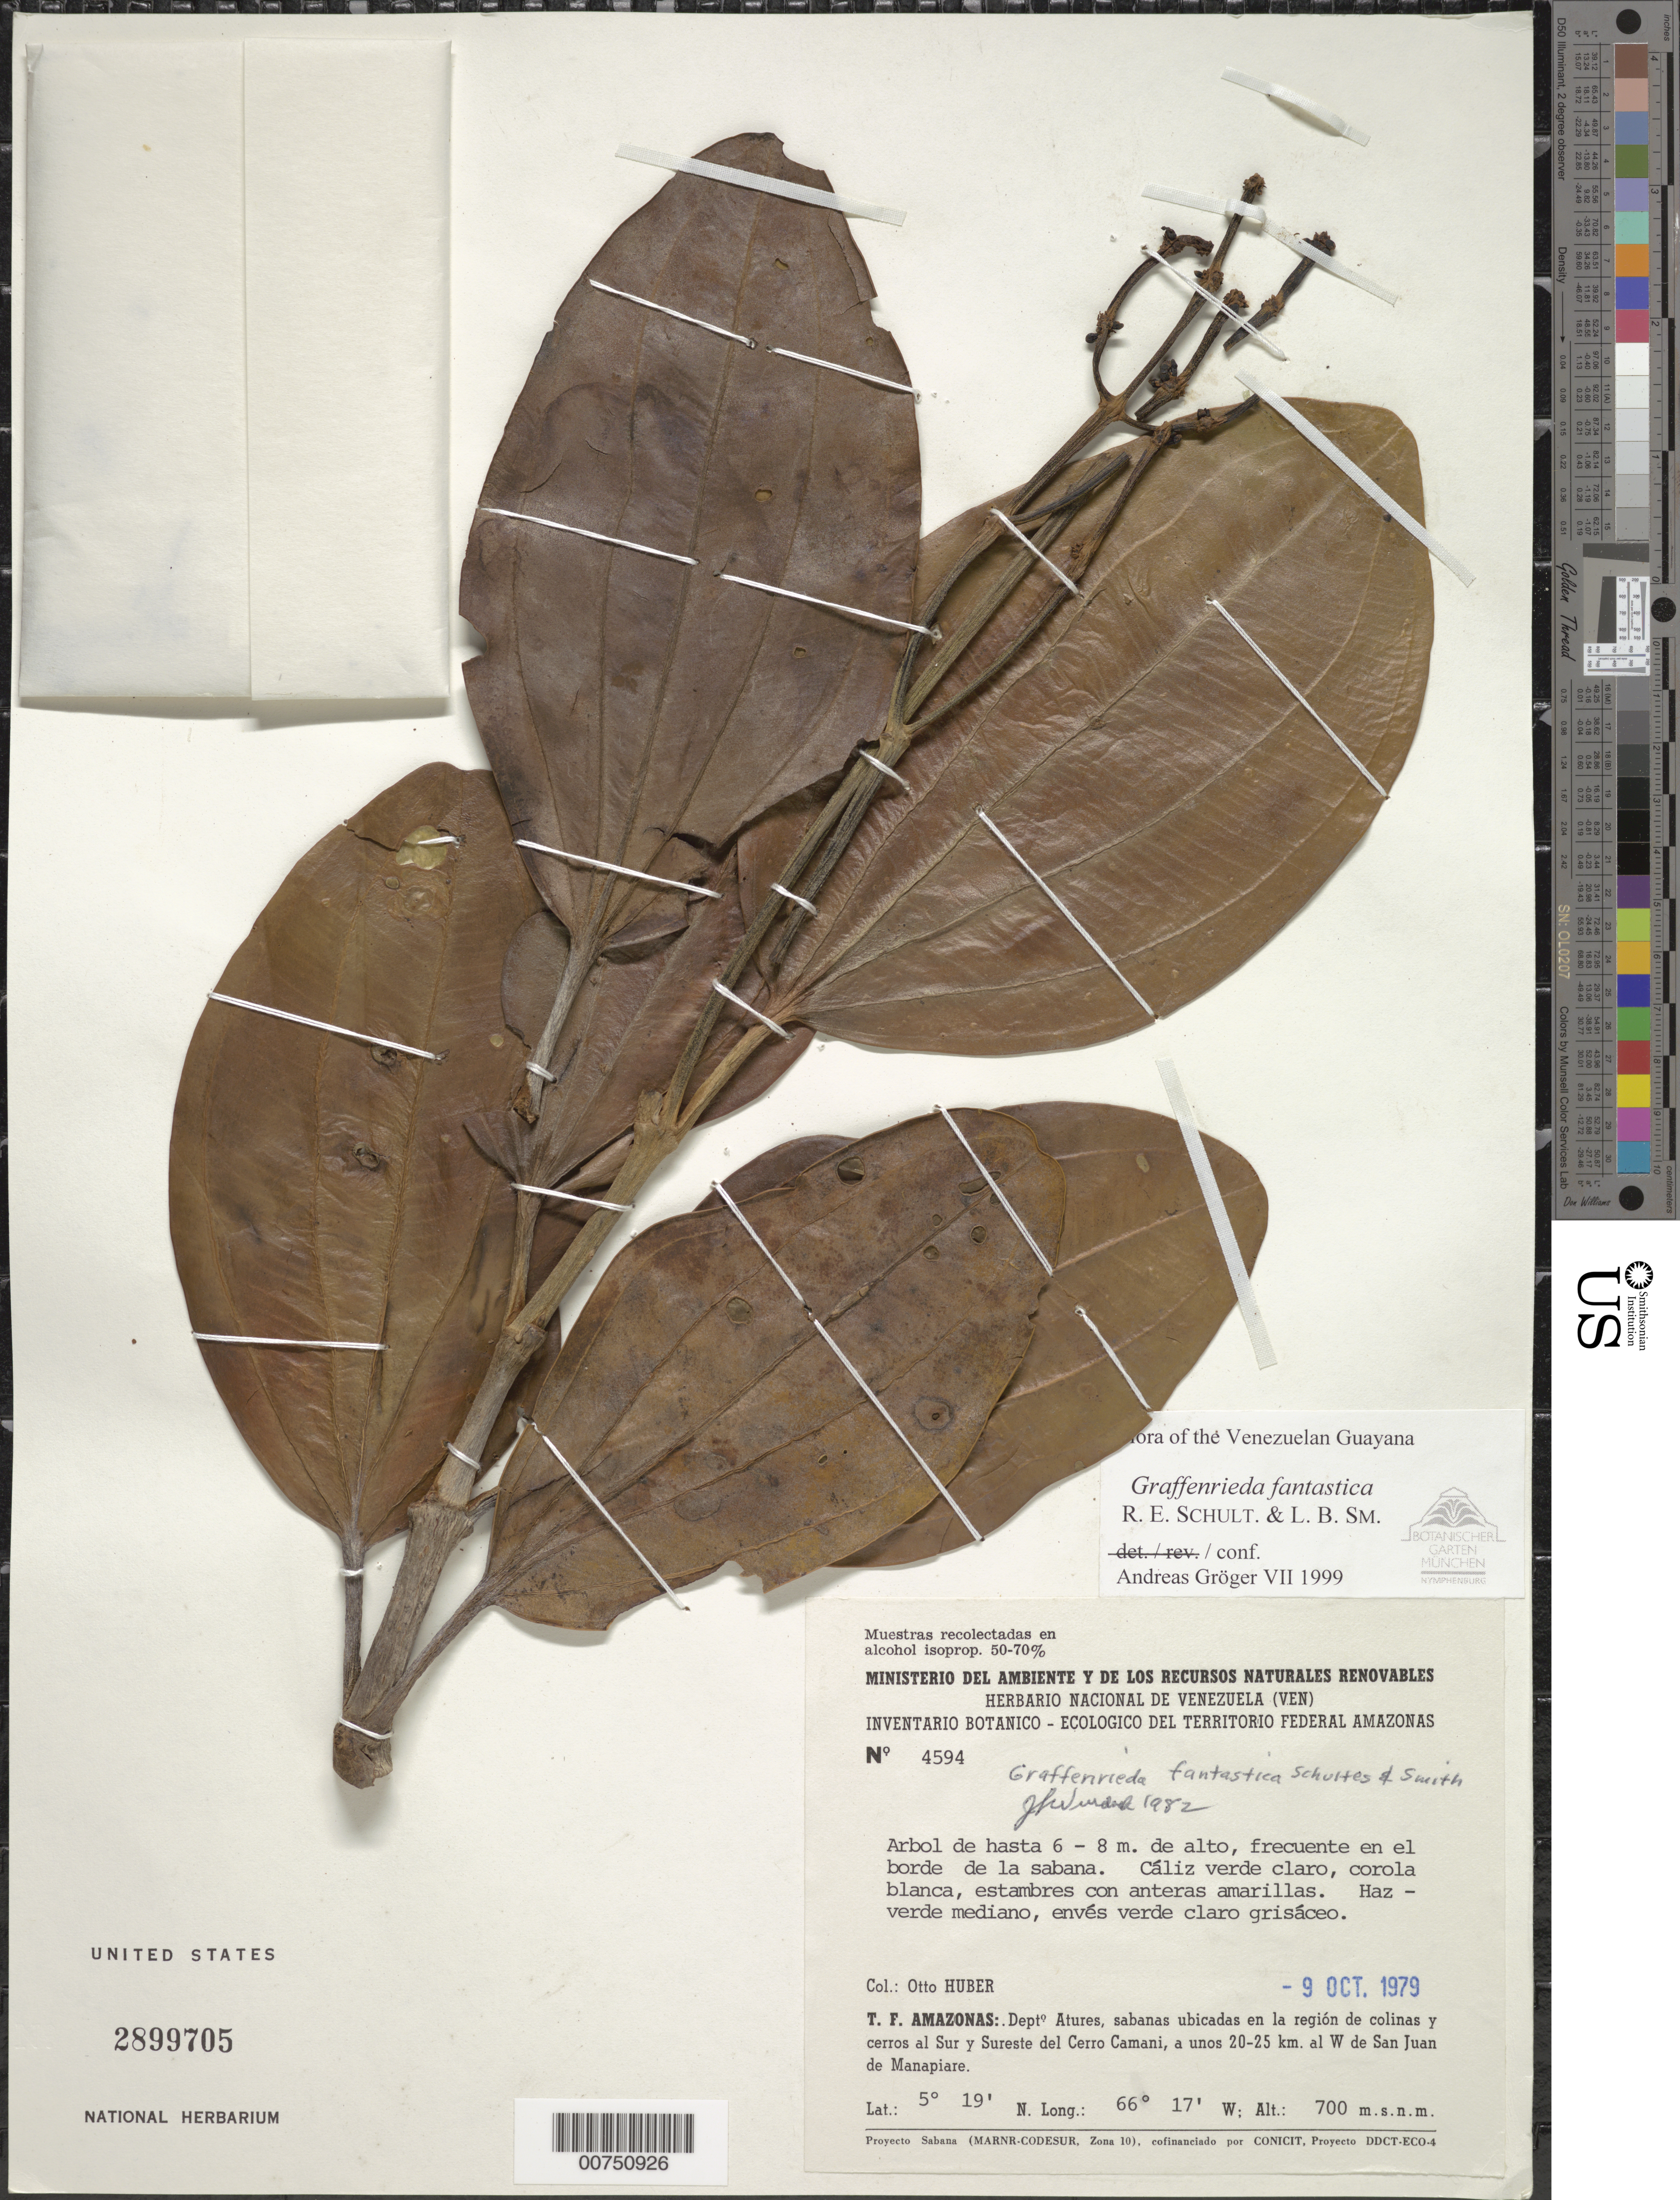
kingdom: Plantae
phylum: Tracheophyta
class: Magnoliopsida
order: Myrtales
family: Melastomataceae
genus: Graffenrieda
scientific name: Graffenrieda fantastica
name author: R.E. Schult. & L.B. Sm.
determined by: Gröger, A.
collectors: O. Huber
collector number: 4594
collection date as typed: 9-Oct-79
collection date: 1979-10-09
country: Venezuela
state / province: Amazonas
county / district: Atures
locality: Cerro Camani, S & SE del cerro, 20-25 km W de San Juan de Manapiare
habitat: Savanna border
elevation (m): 700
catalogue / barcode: US 2899705